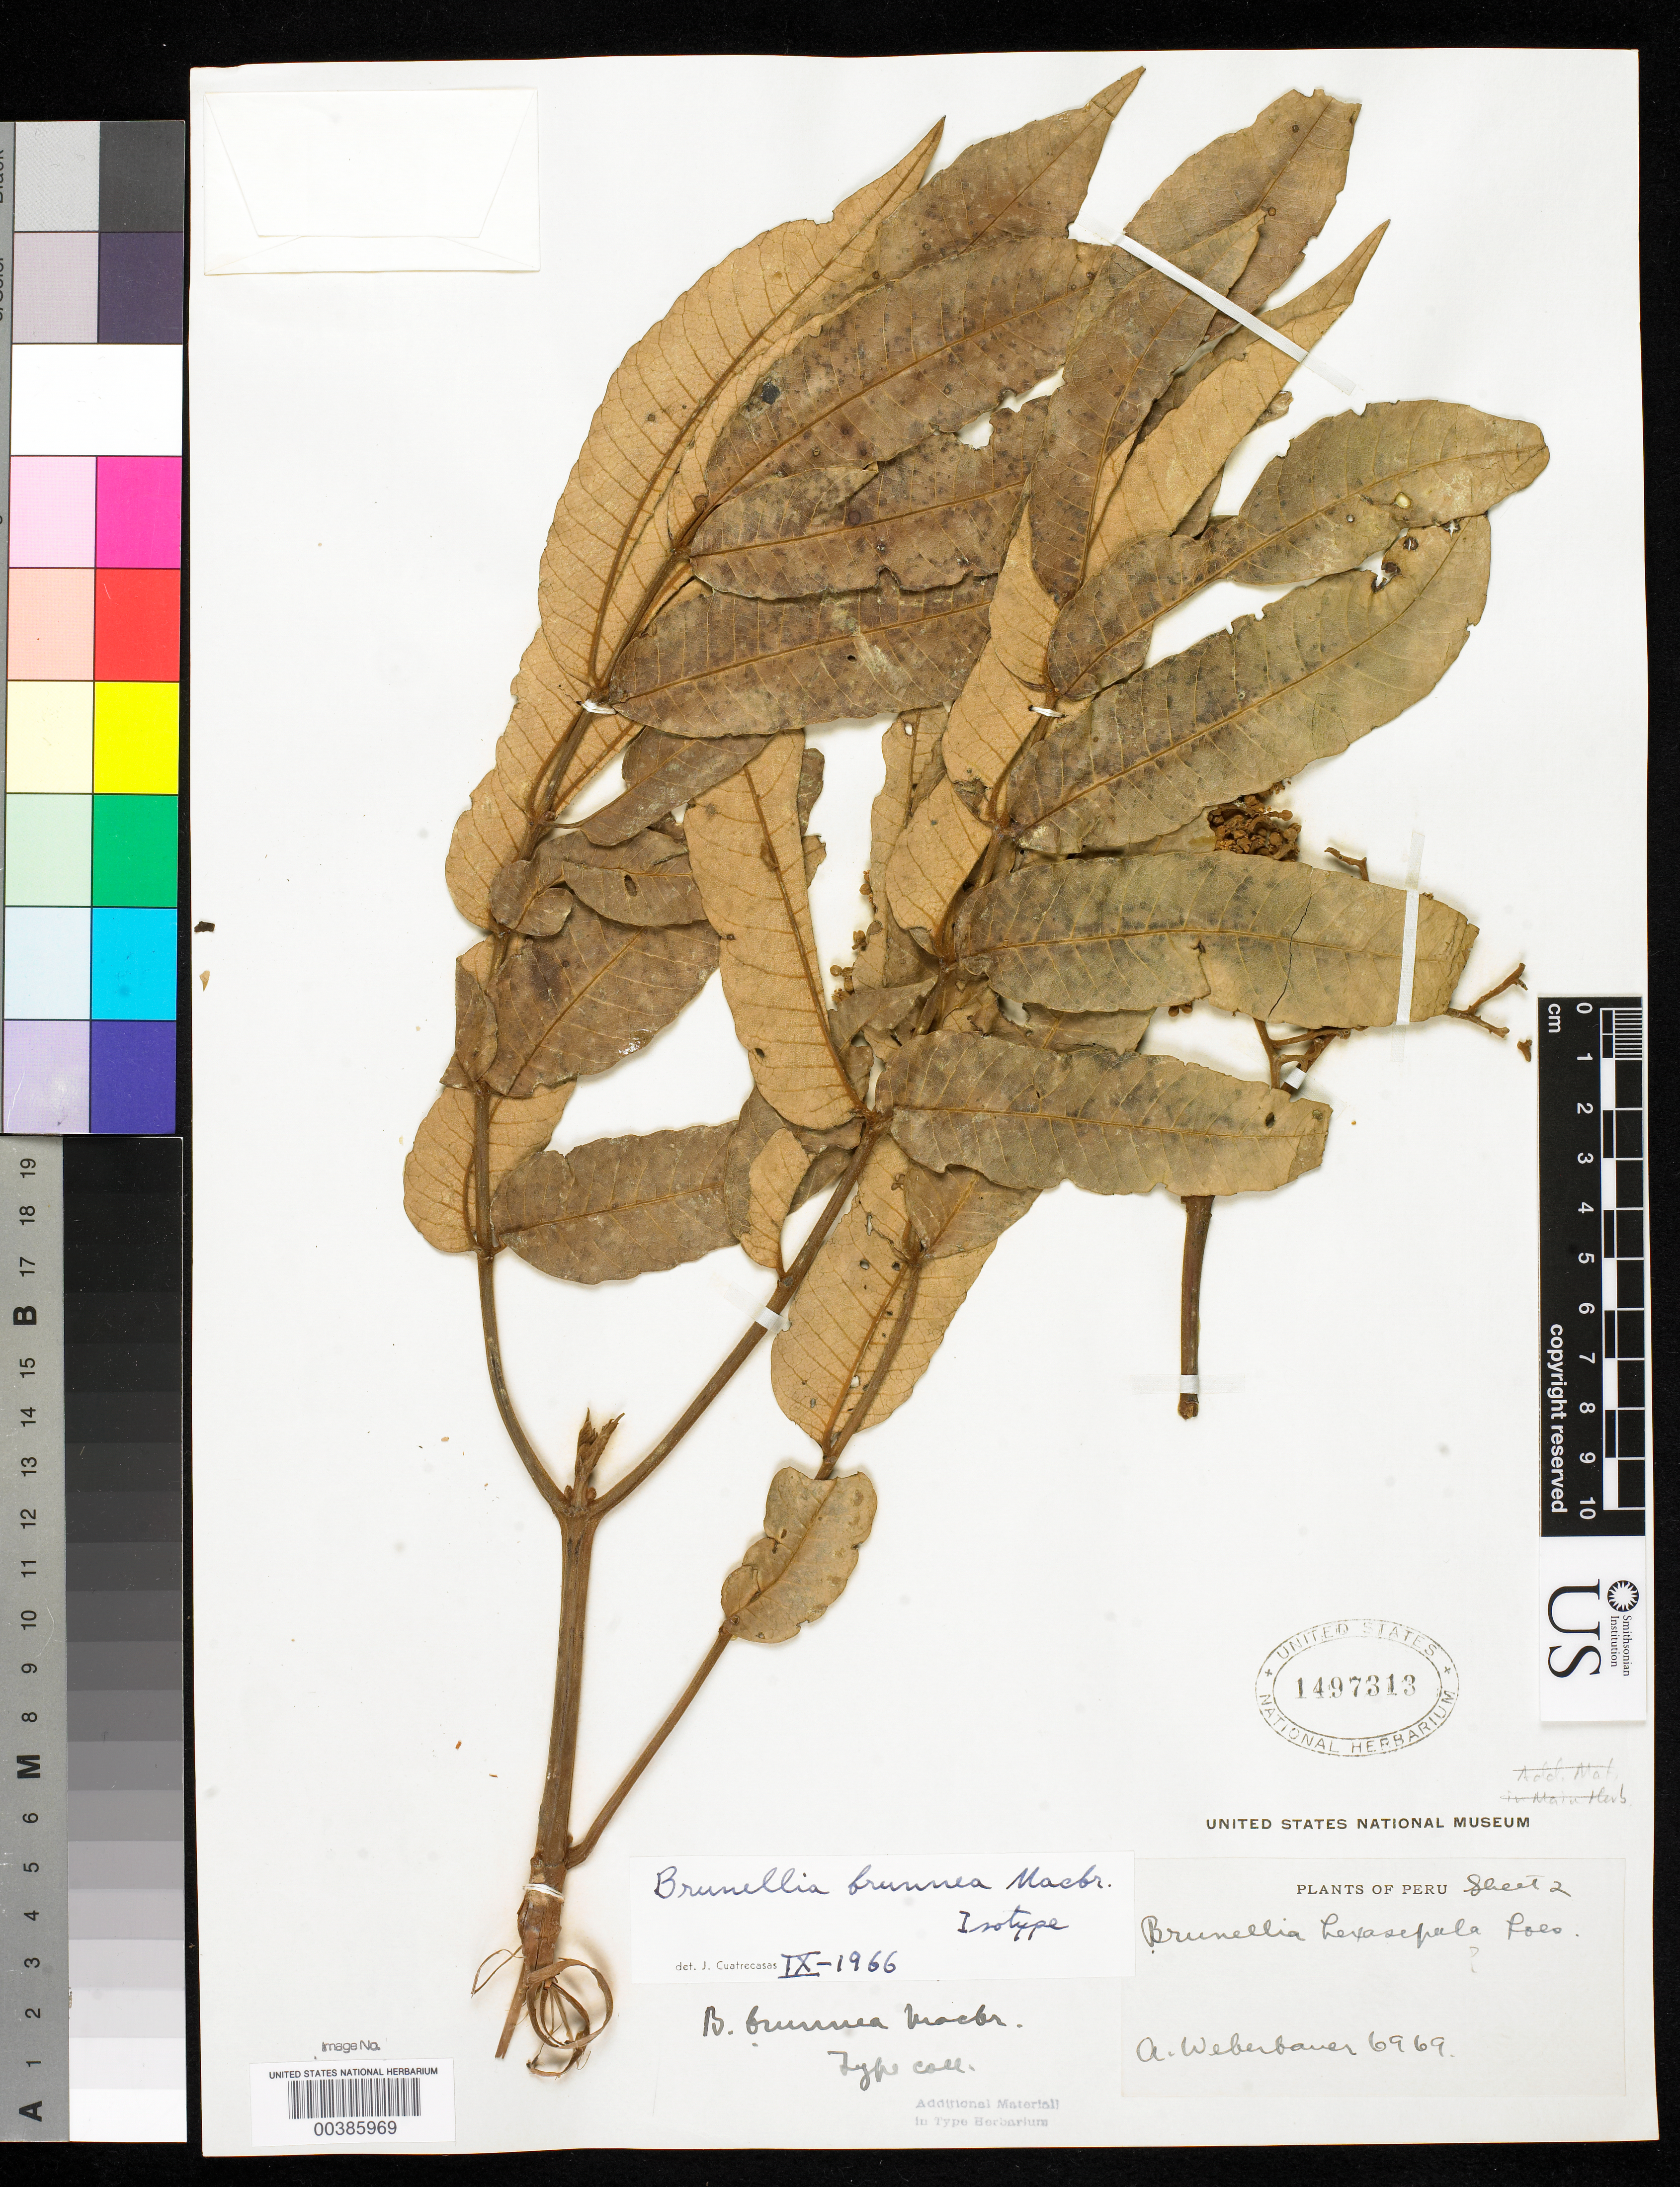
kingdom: Plantae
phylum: Tracheophyta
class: Magnoliopsida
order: Oxalidales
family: Brunelliaceae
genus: Brunellia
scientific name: Brunellia brunnea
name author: J.F. Macbr.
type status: Isotype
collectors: A. Weberbauer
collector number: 6969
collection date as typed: May 1914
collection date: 1914-05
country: Peru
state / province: Cusco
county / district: Paucartambo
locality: eastern slopes of Andes above Cosñipata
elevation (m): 2100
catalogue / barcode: US 1497313